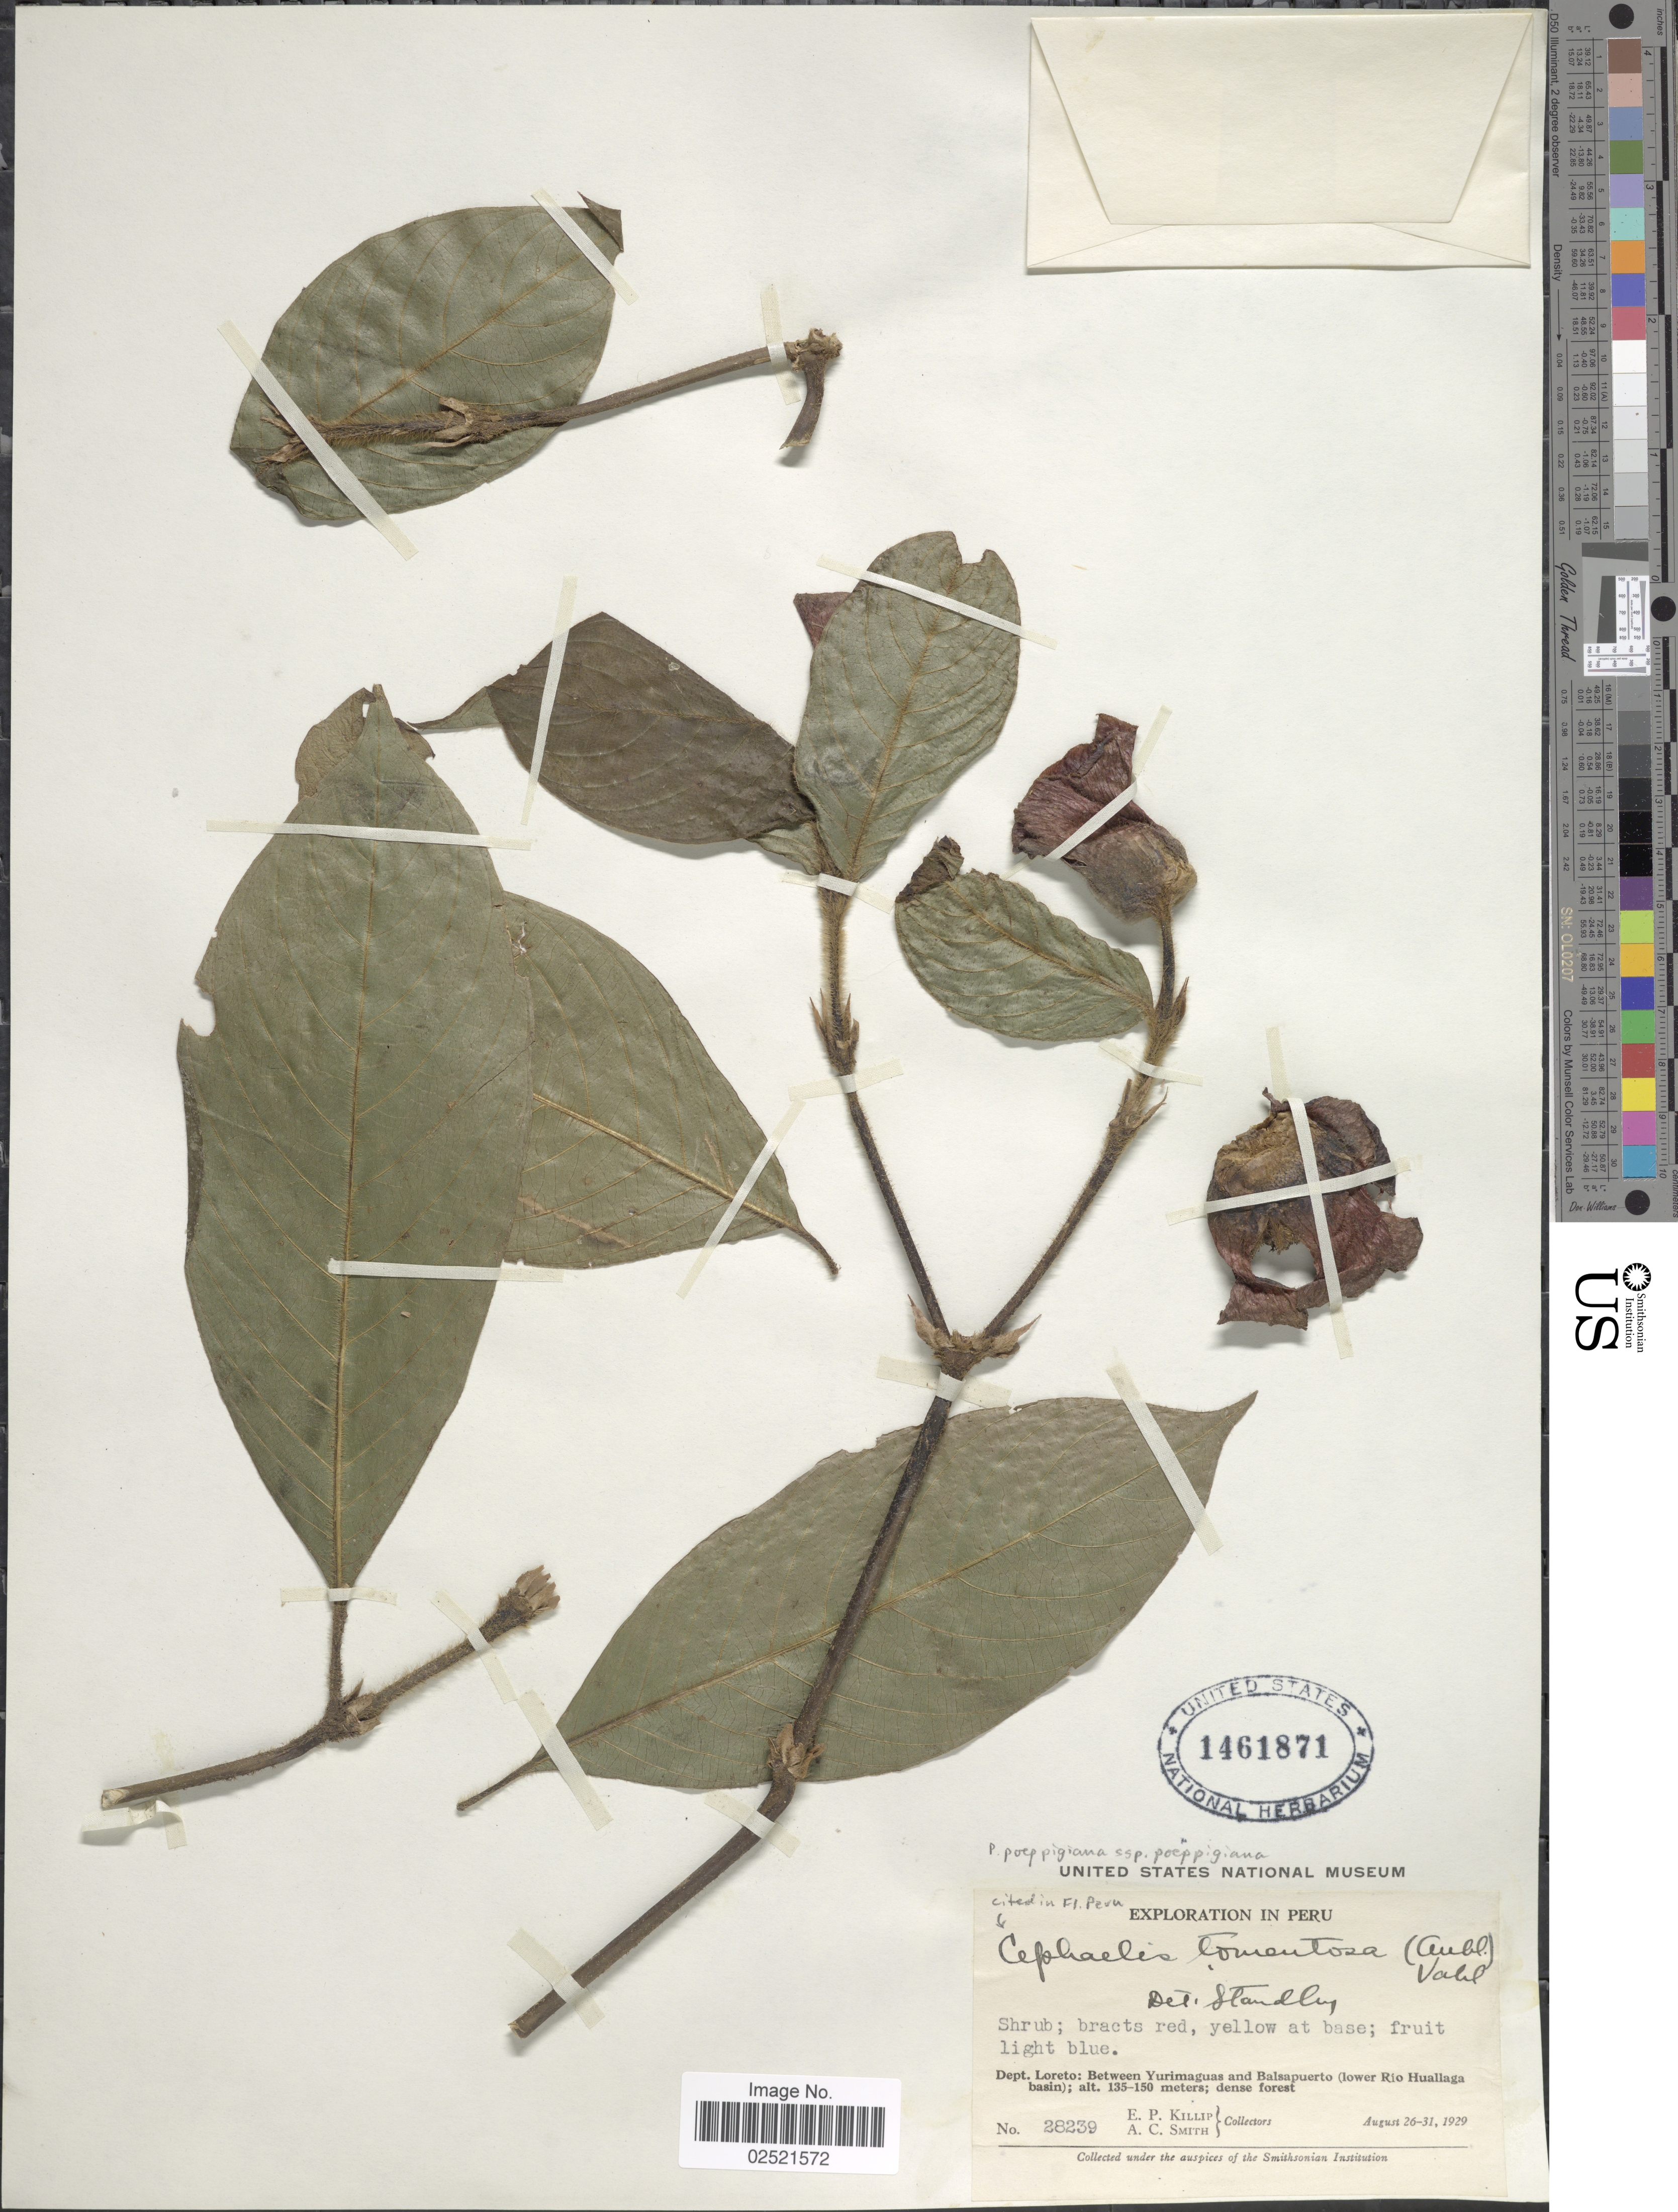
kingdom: Plantae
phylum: Tracheophyta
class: Magnoliopsida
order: Gentianales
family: Rubiaceae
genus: Psychotria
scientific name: Psychotria poeppigiana subsp. poeppigiana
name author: Müll. Arg.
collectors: E. P. Killip & A. C. Smith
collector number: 28239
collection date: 1929-08-26/1929-08-31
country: Peru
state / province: Loreto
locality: Between Yurimaguas and Balsapuerto (lower Rio Huallaga basin).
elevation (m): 135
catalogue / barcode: US 1461871